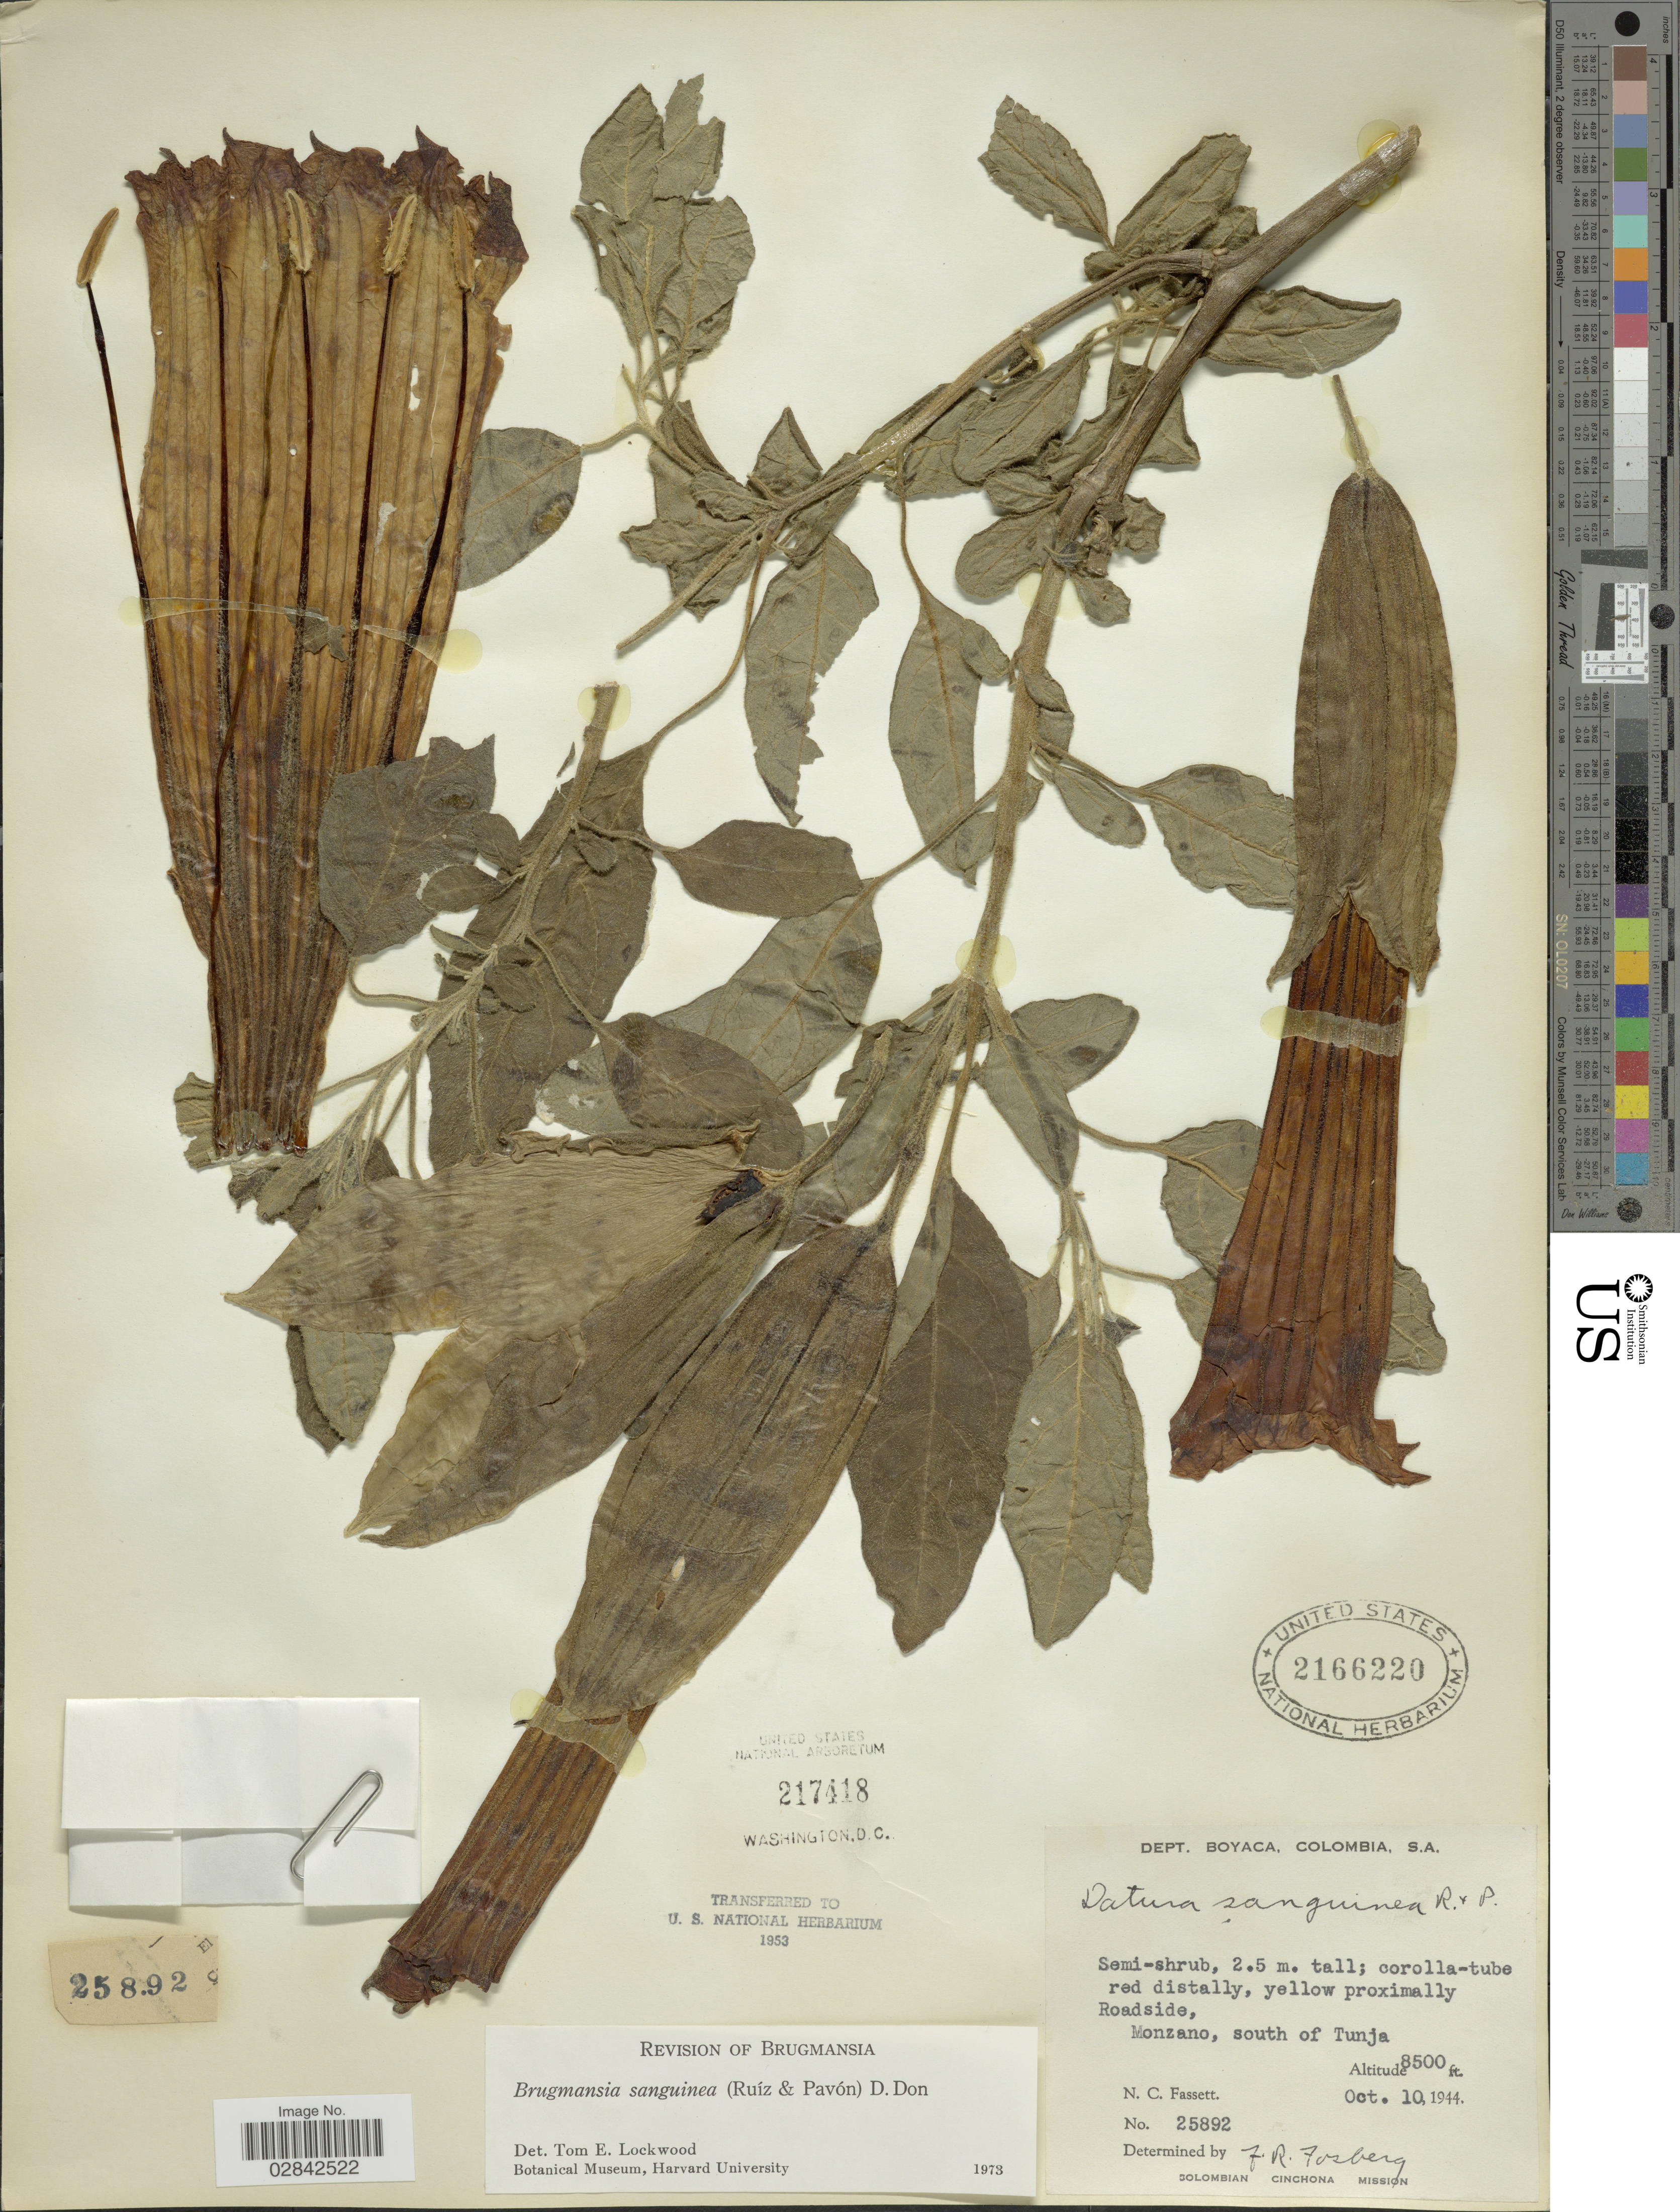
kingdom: Plantae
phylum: Tracheophyta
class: Magnoliopsida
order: Solanales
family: Solanaceae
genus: Brugmansia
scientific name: Brugmansia sanguinea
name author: (Ruiz & Pav.) D. Don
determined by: Lockwood, T. E.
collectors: N. C. Fassett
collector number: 25892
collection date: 1944-10-10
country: Colombia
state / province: Boyacá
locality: Dept. Boyacá, Roadside, Monzano, south of Tunja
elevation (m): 2591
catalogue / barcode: US 2166220